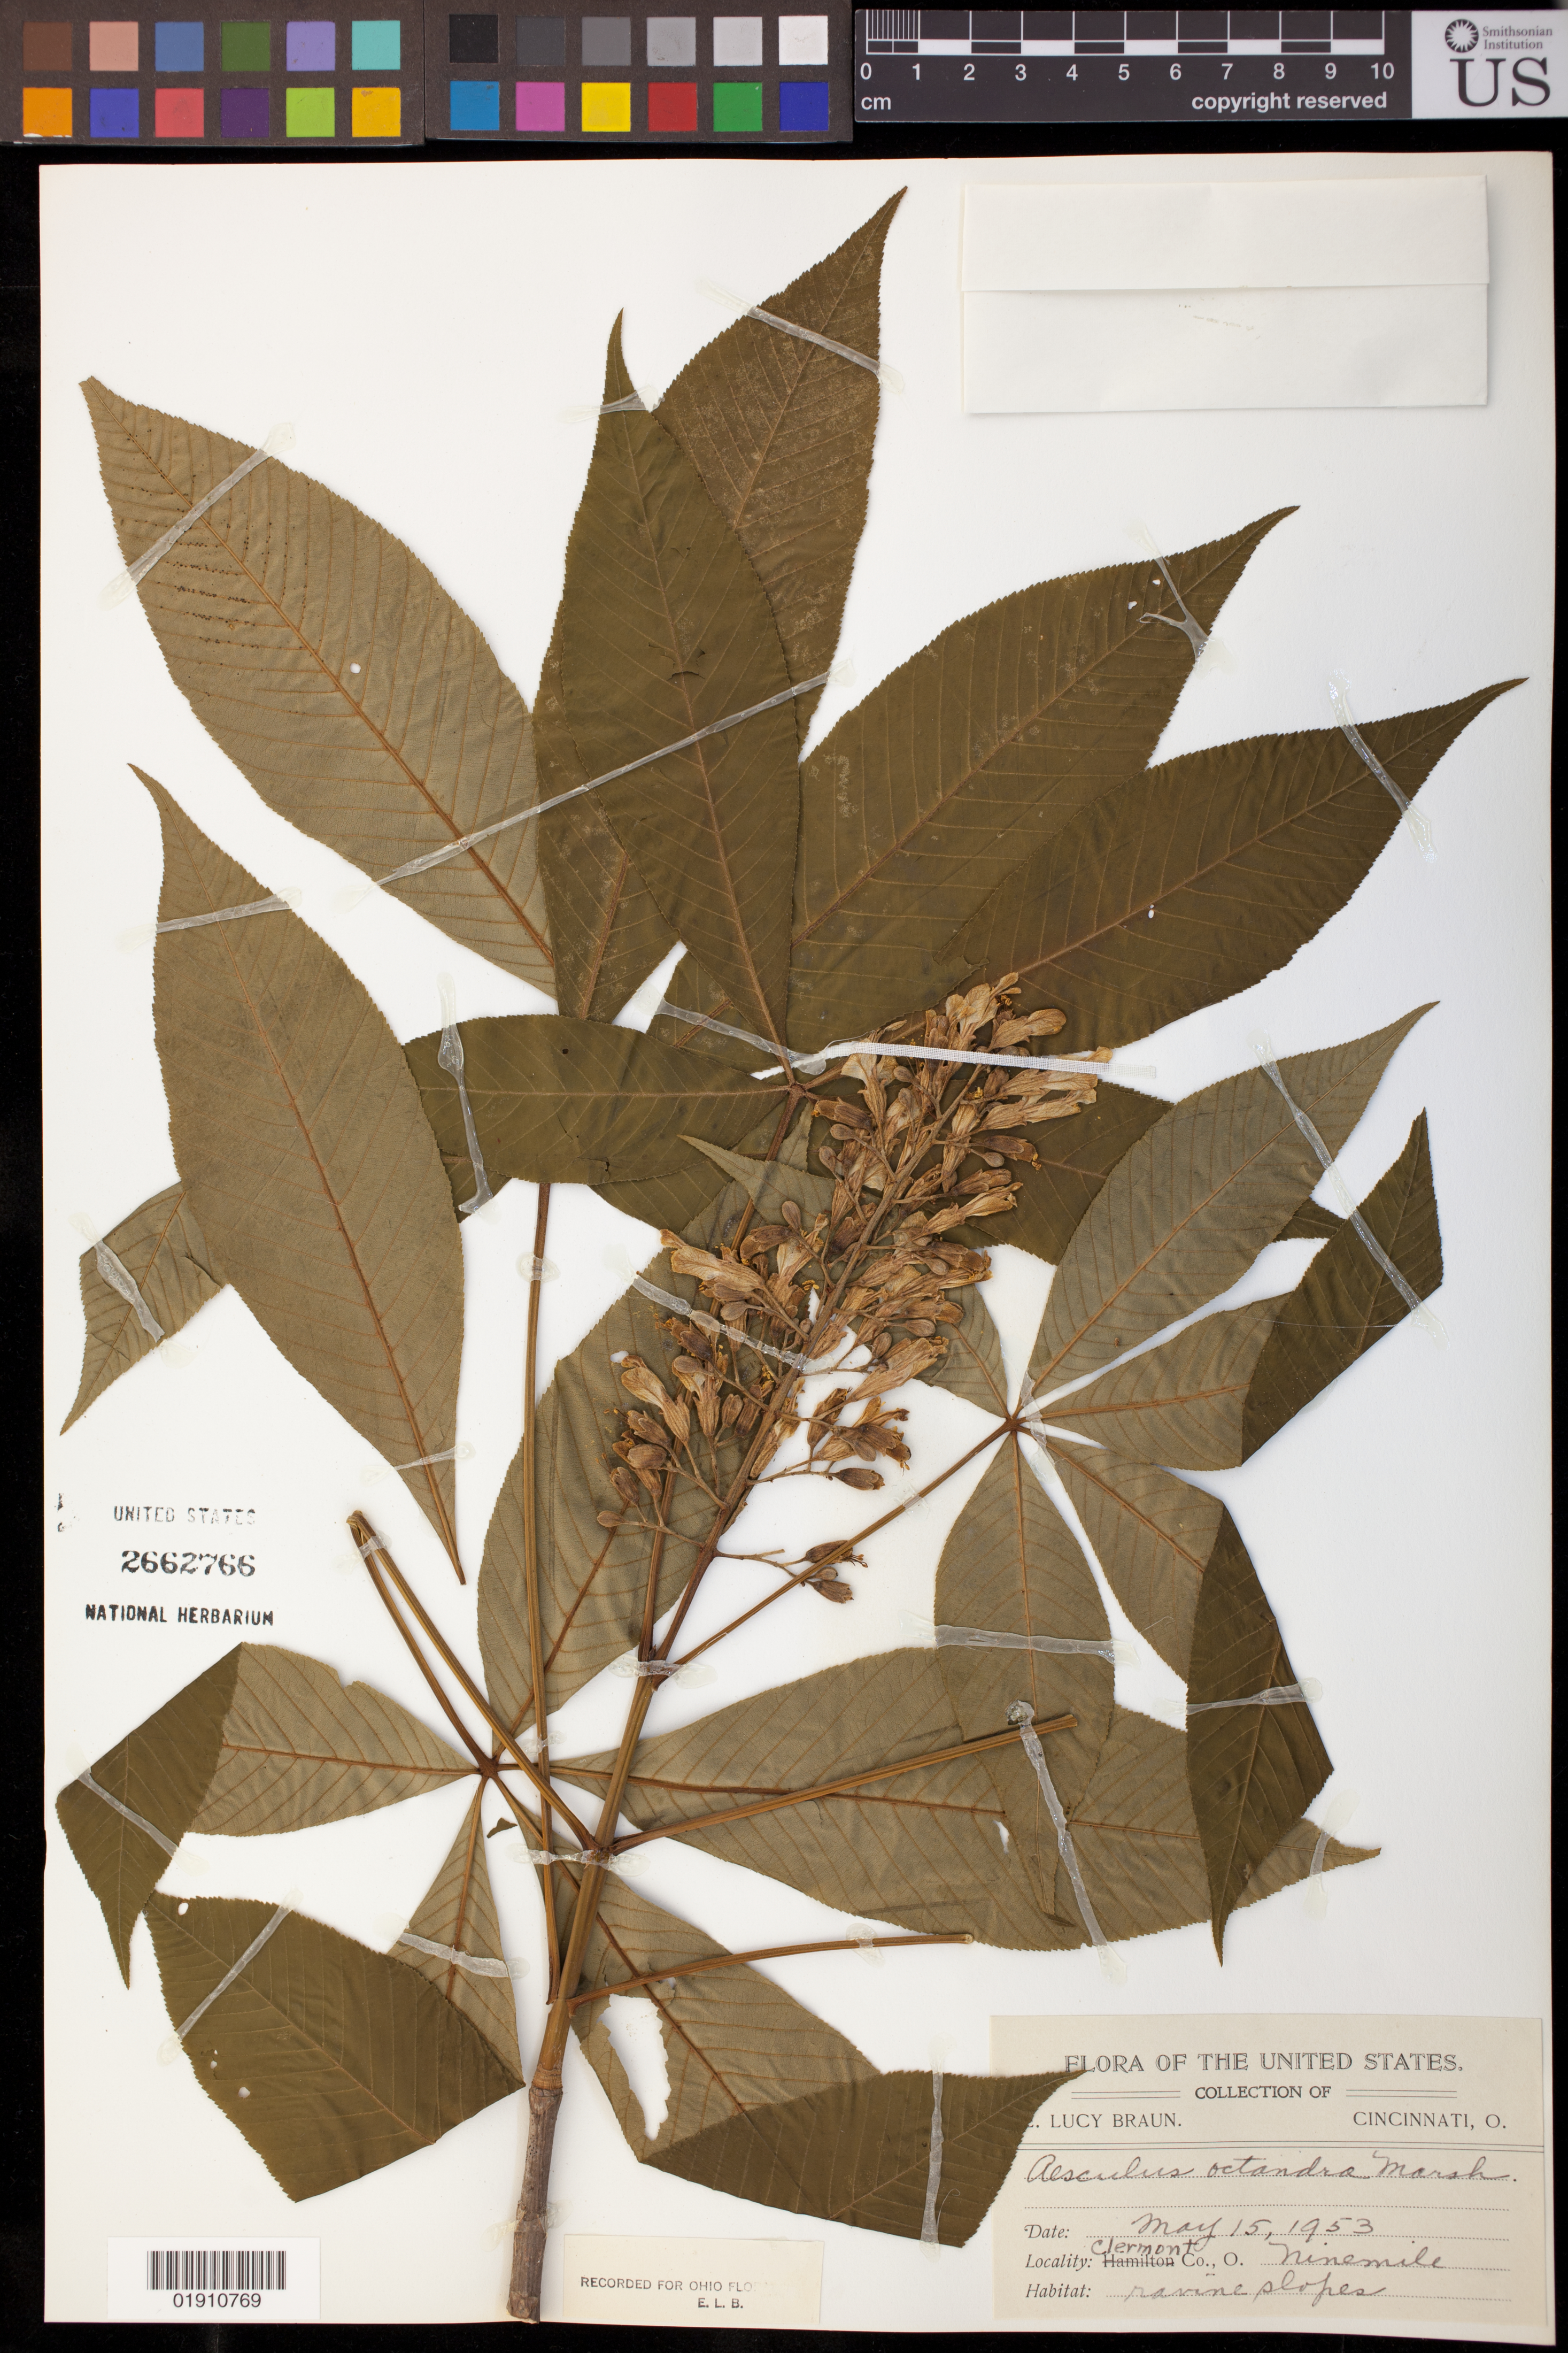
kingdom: Plantae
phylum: Tracheophyta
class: Magnoliopsida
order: Sapindales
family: Sapindaceae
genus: Aesculus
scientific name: Aesculus octandra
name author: Marshall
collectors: E. L. Braun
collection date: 1953-05-15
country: United States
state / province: Ohio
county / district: Clermont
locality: Ninemile, ravine slopes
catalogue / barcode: US 2662766